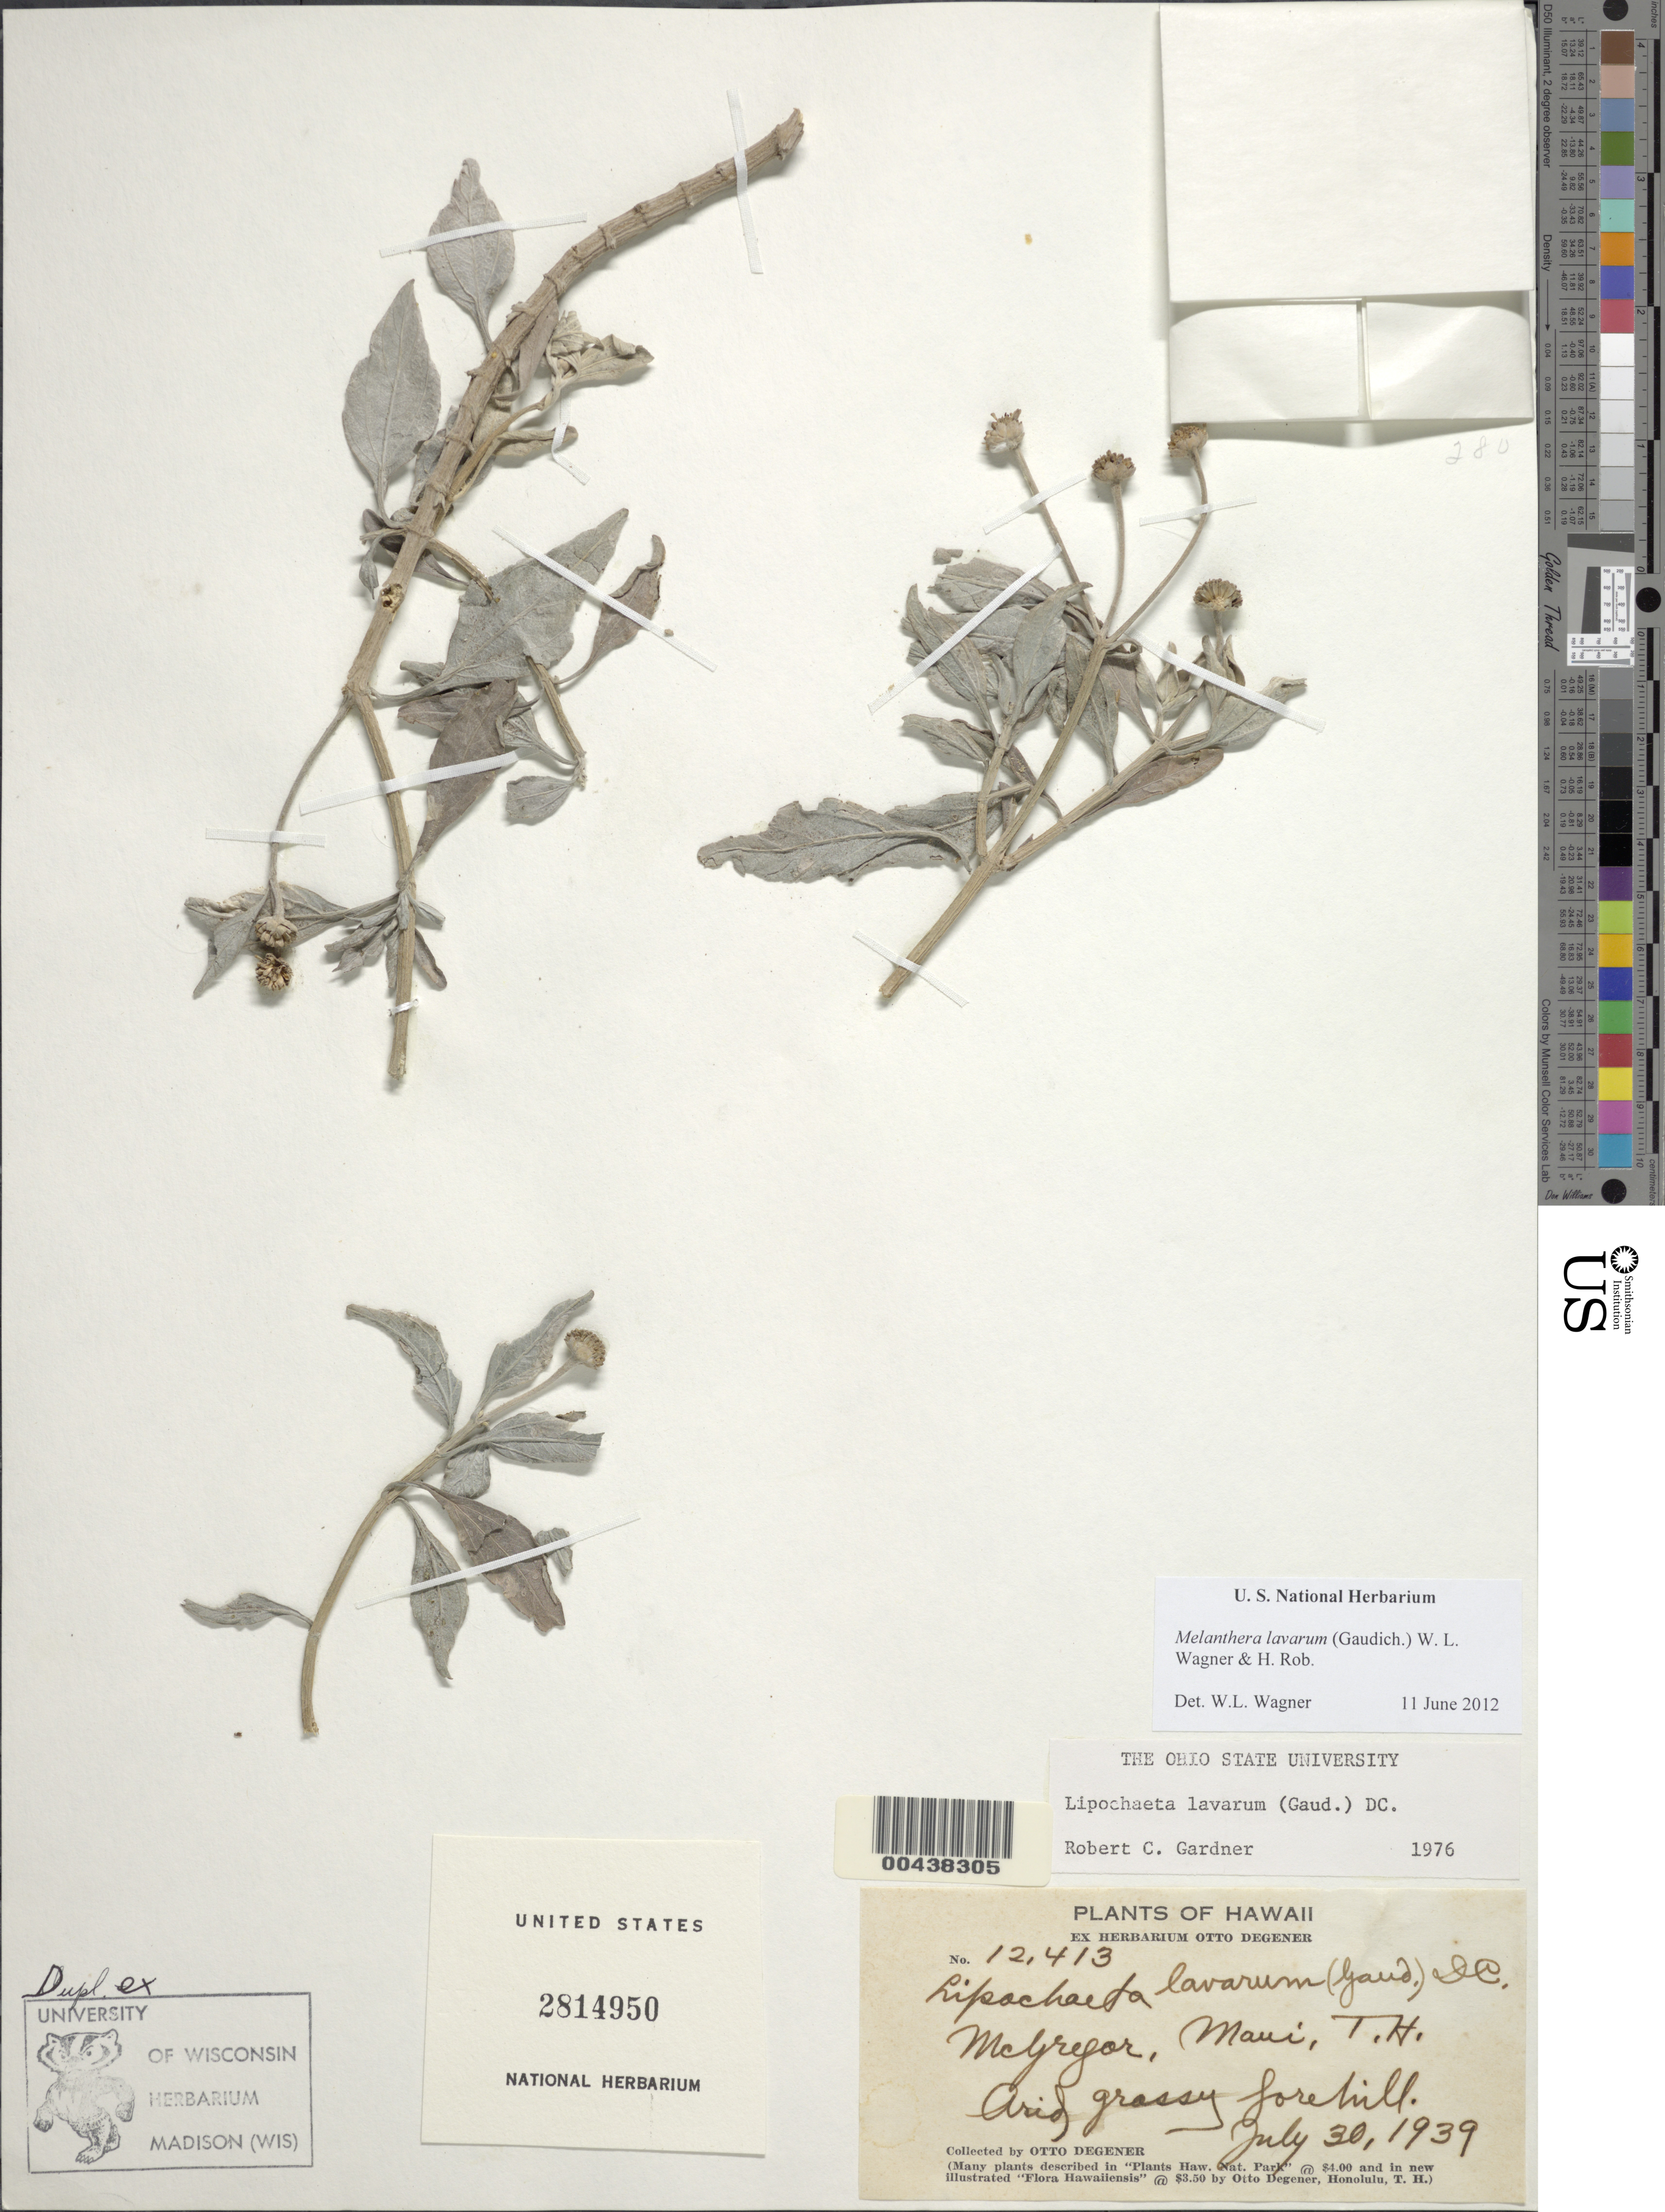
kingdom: Plantae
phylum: Tracheophyta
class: Magnoliopsida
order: Asterales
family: Asteraceae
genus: Wollastonia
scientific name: Wollastonia lavarum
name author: (Gaudich.) Orchard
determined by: Wagner, W. L., (BOT), Smithsonian Institution - National Museum of Natural History (UNITED STATES)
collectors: O. Degener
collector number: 12413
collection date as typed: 30 Jul 1939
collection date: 1939-07-30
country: United States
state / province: Hawaii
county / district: Maui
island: Maui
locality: McGregor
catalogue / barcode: US 2814950